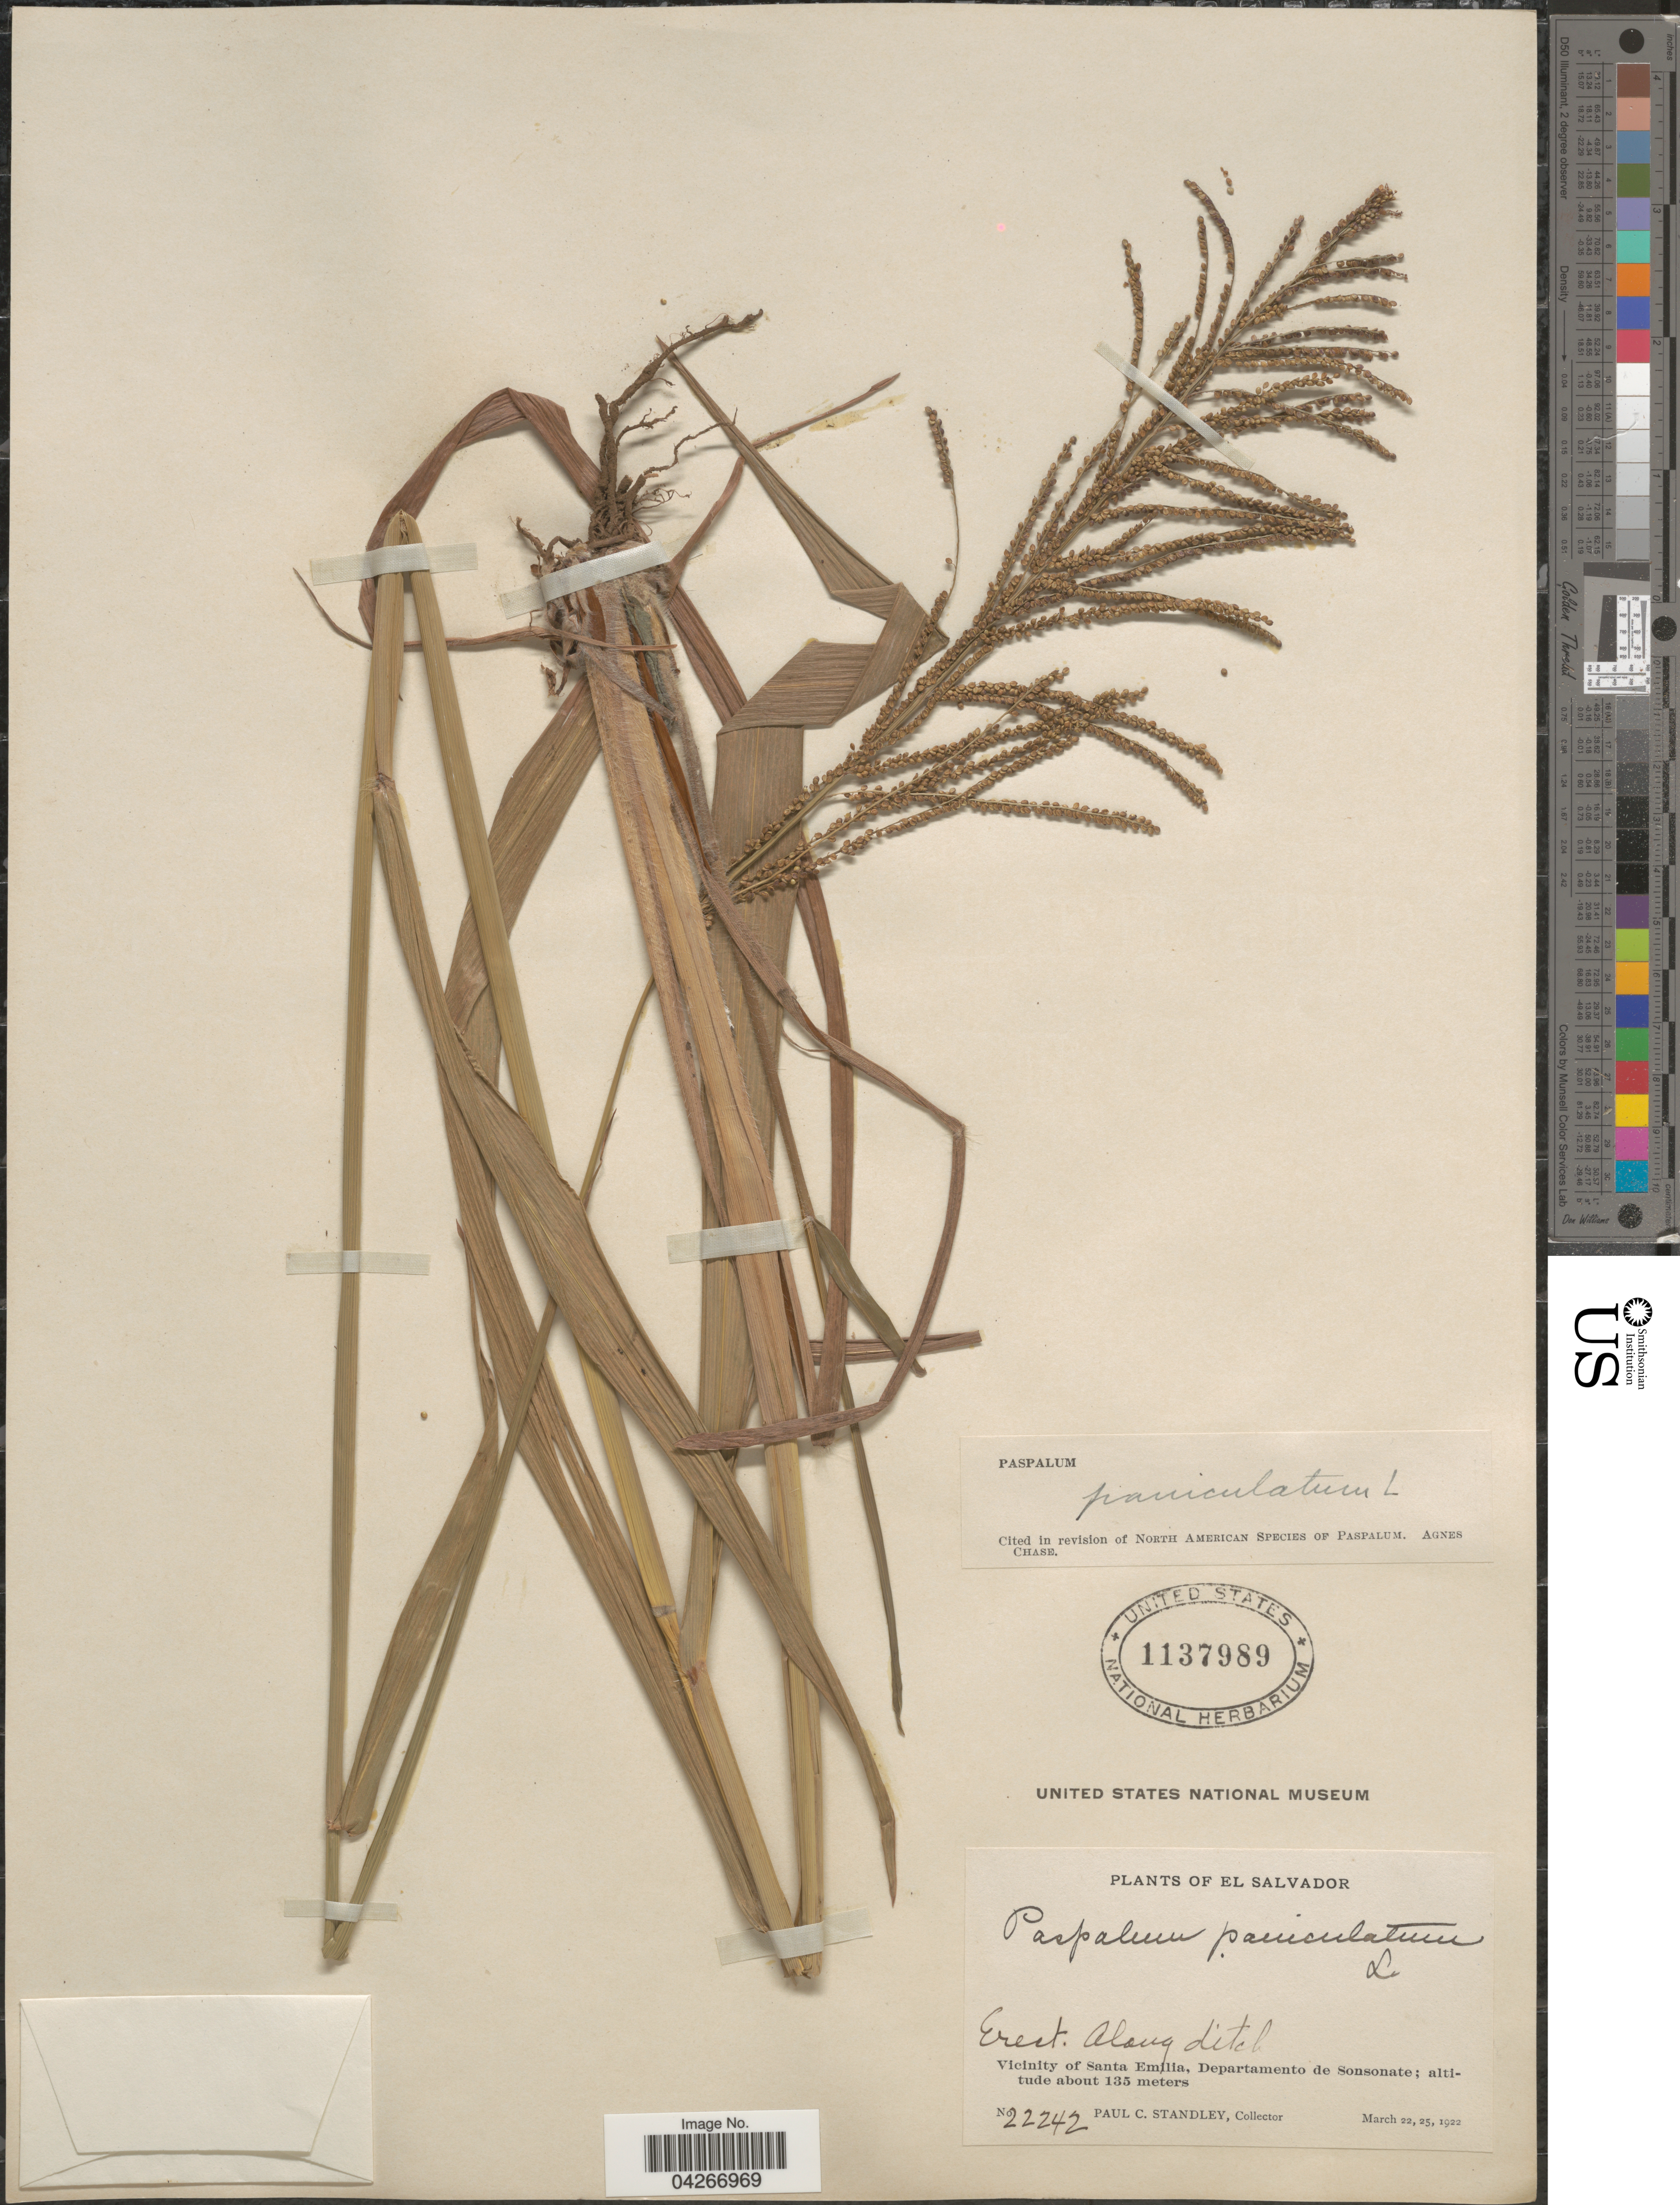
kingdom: Plantae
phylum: Tracheophyta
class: Liliopsida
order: Poales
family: Poaceae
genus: Paspalum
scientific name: Paspalum paniculatum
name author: L.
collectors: P. C. Standley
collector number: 22242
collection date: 1922-03-22/1922-03-25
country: El Salvador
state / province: Sonsonate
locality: Along ditch. Vicinity of Santa Emilia, Departamento de Sonsonate.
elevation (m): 135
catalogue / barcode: US 1137989